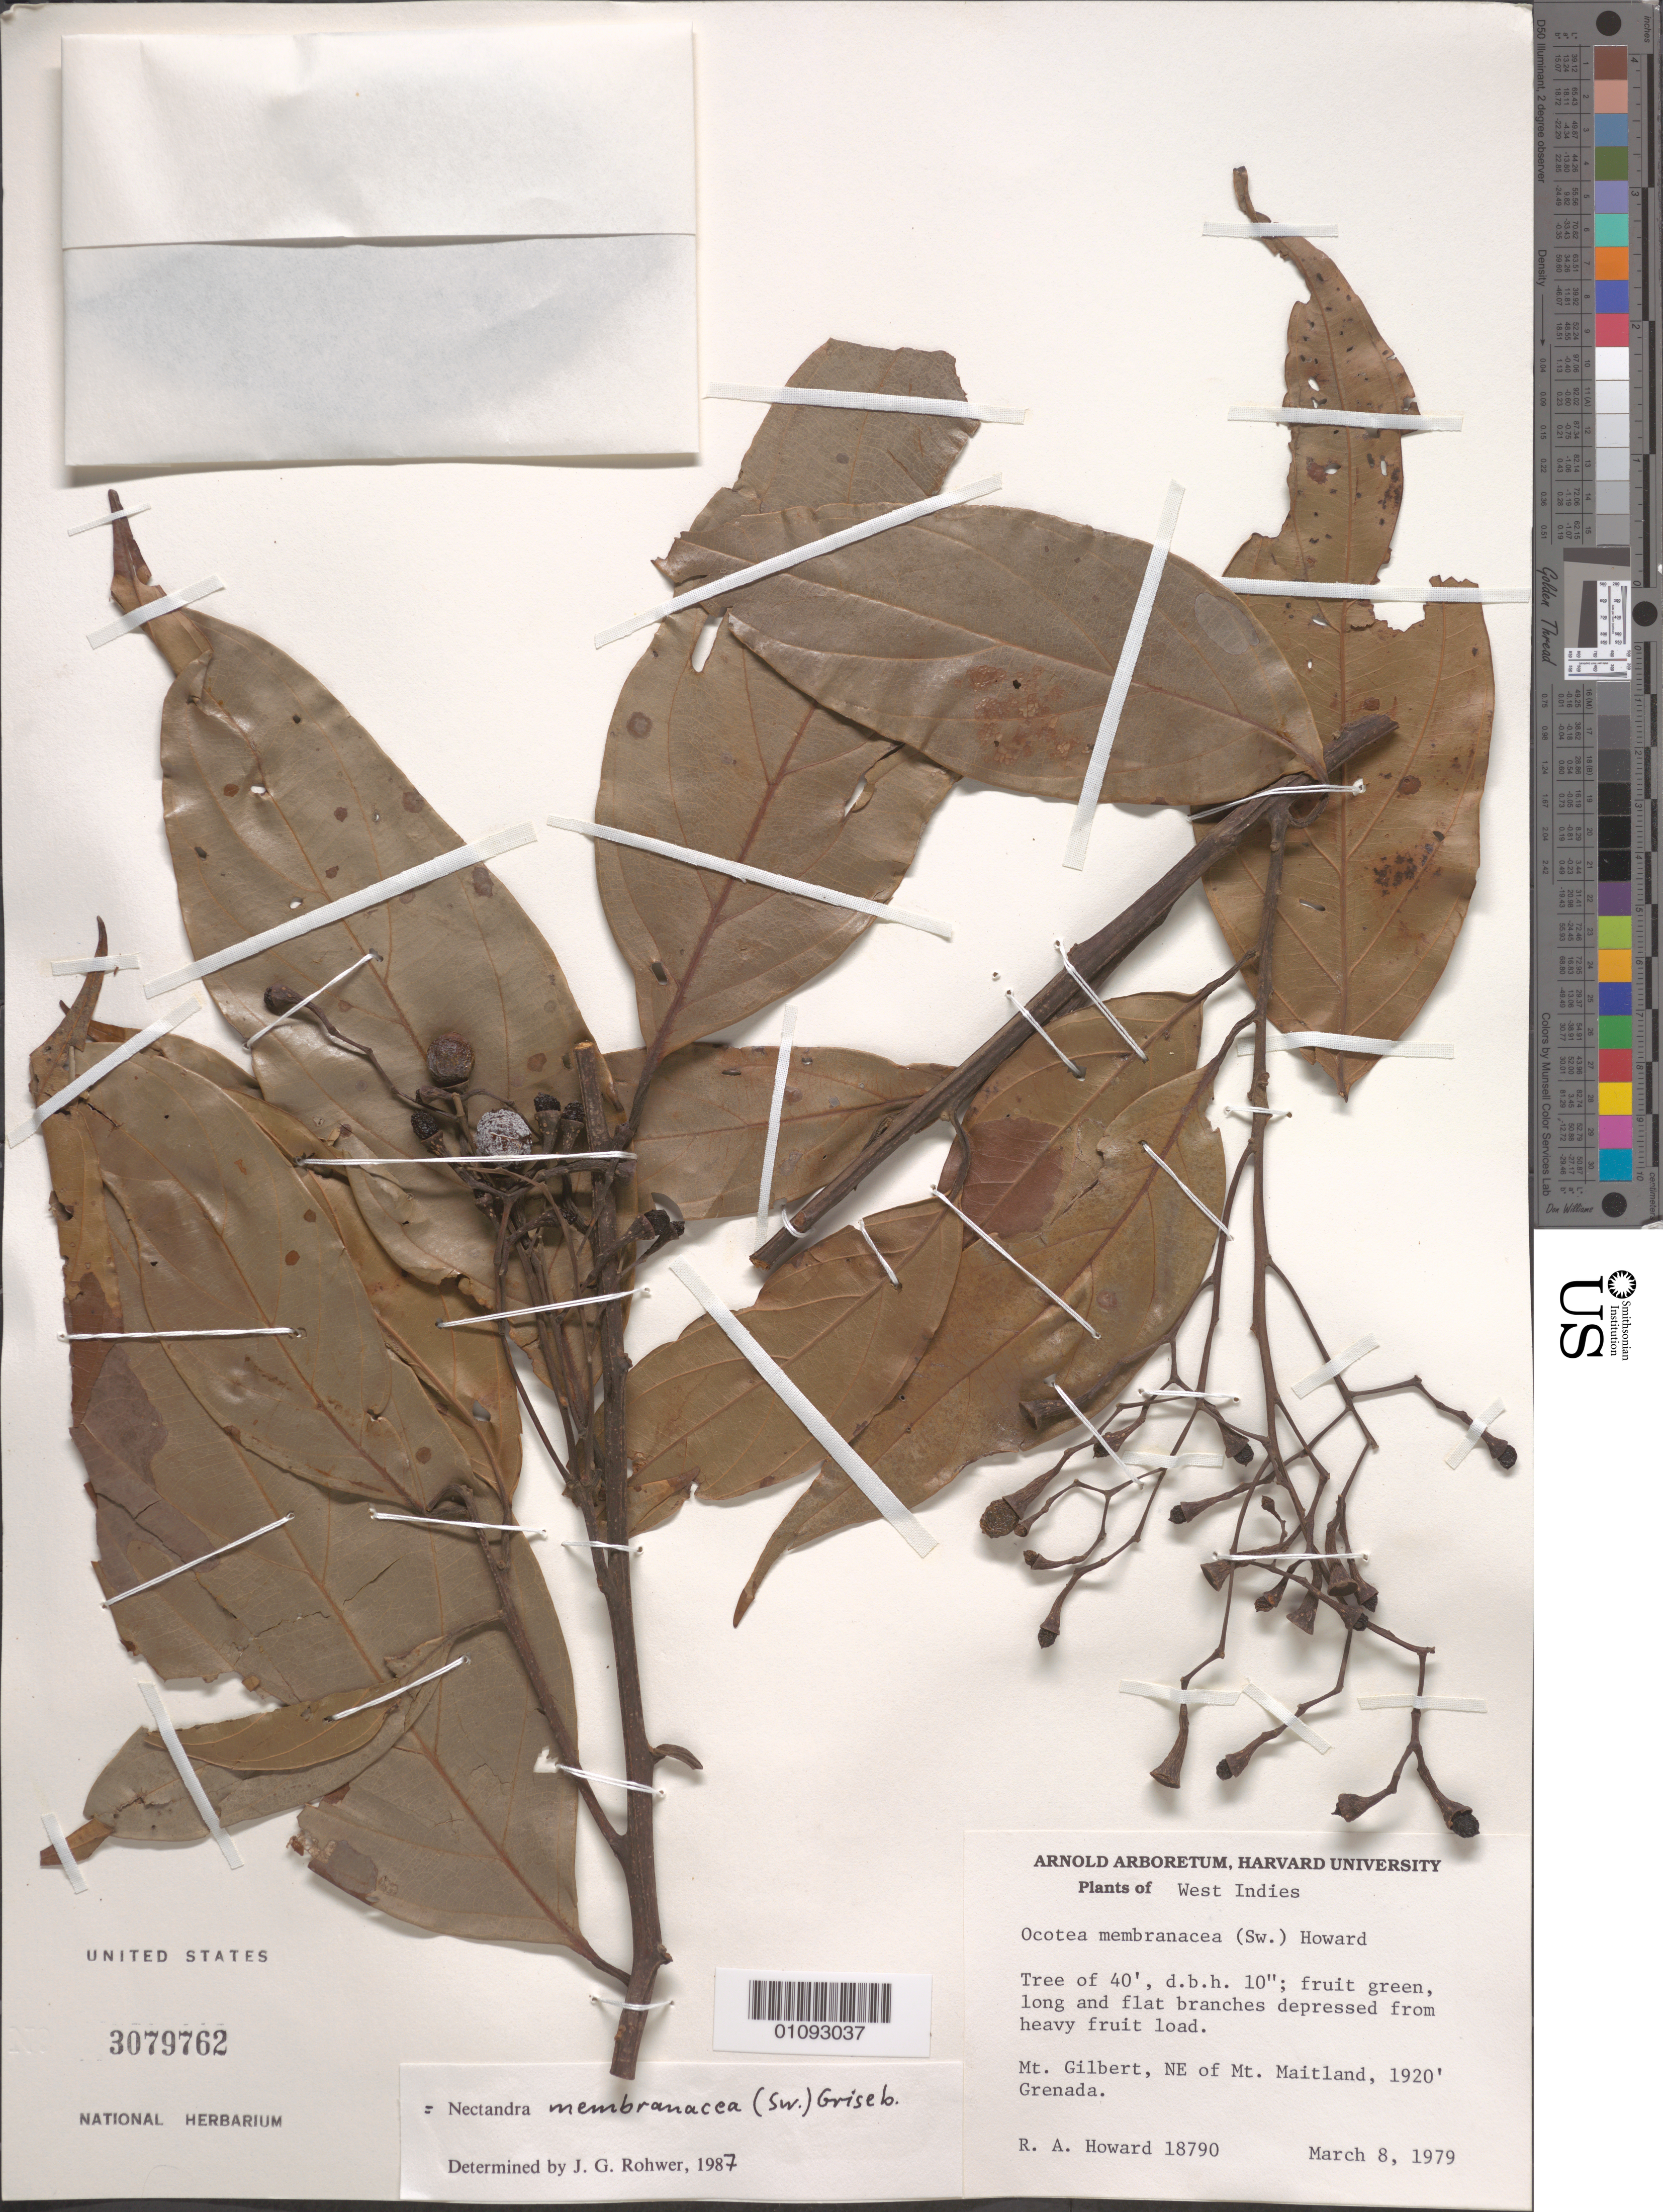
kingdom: Plantae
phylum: Tracheophyta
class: Magnoliopsida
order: Laurales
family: Lauraceae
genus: Nectandra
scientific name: Nectandra membranacea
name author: (Sw.) Griseb.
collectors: R. A. Howard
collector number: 18790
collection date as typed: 08 Mar 1979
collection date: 1979-03-08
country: Grenada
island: Grenada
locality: Mt. Gilbert, NE of Mt. Maitland.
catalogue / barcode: US 3079762